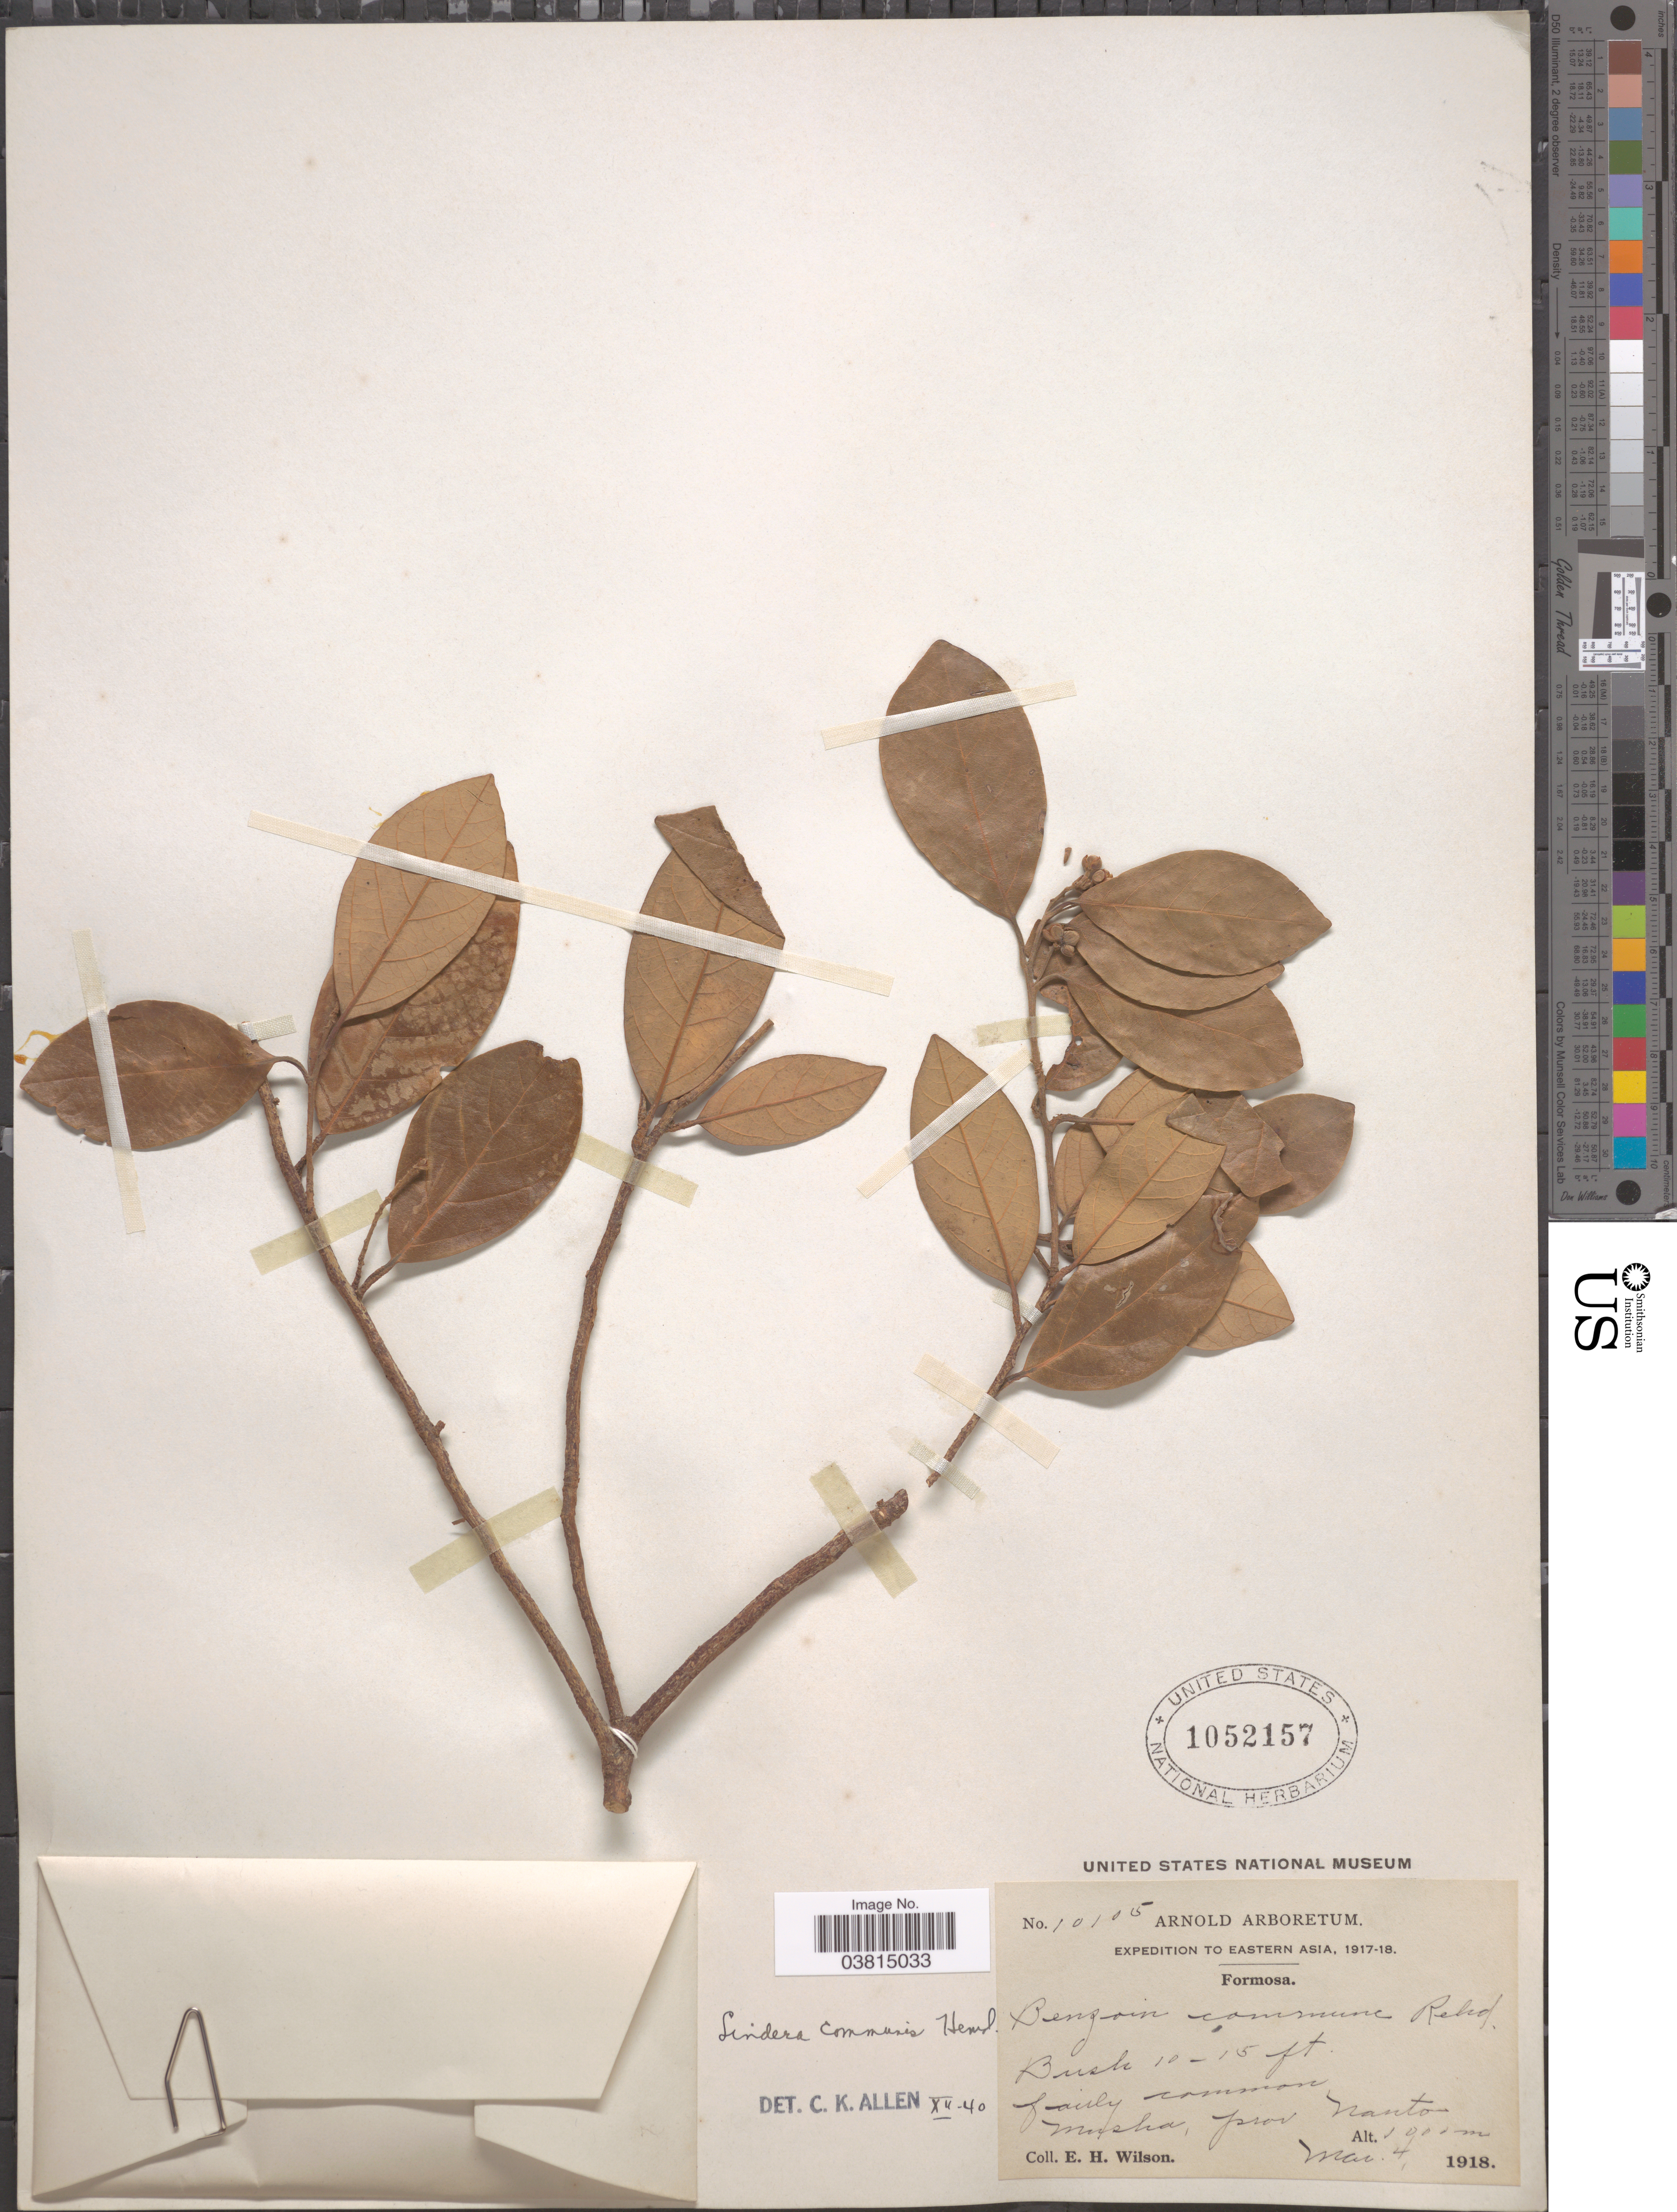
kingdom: Plantae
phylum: Tracheophyta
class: Magnoliopsida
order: Laurales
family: Lauraceae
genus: Lindera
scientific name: Lindera communis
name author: Hemsl.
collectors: E. Wilson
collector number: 10105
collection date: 1918-03-04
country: Taiwan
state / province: Nantou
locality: Eastern Asia. Formosa. Musha, prov. Nanto.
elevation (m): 1000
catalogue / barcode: US 1052157